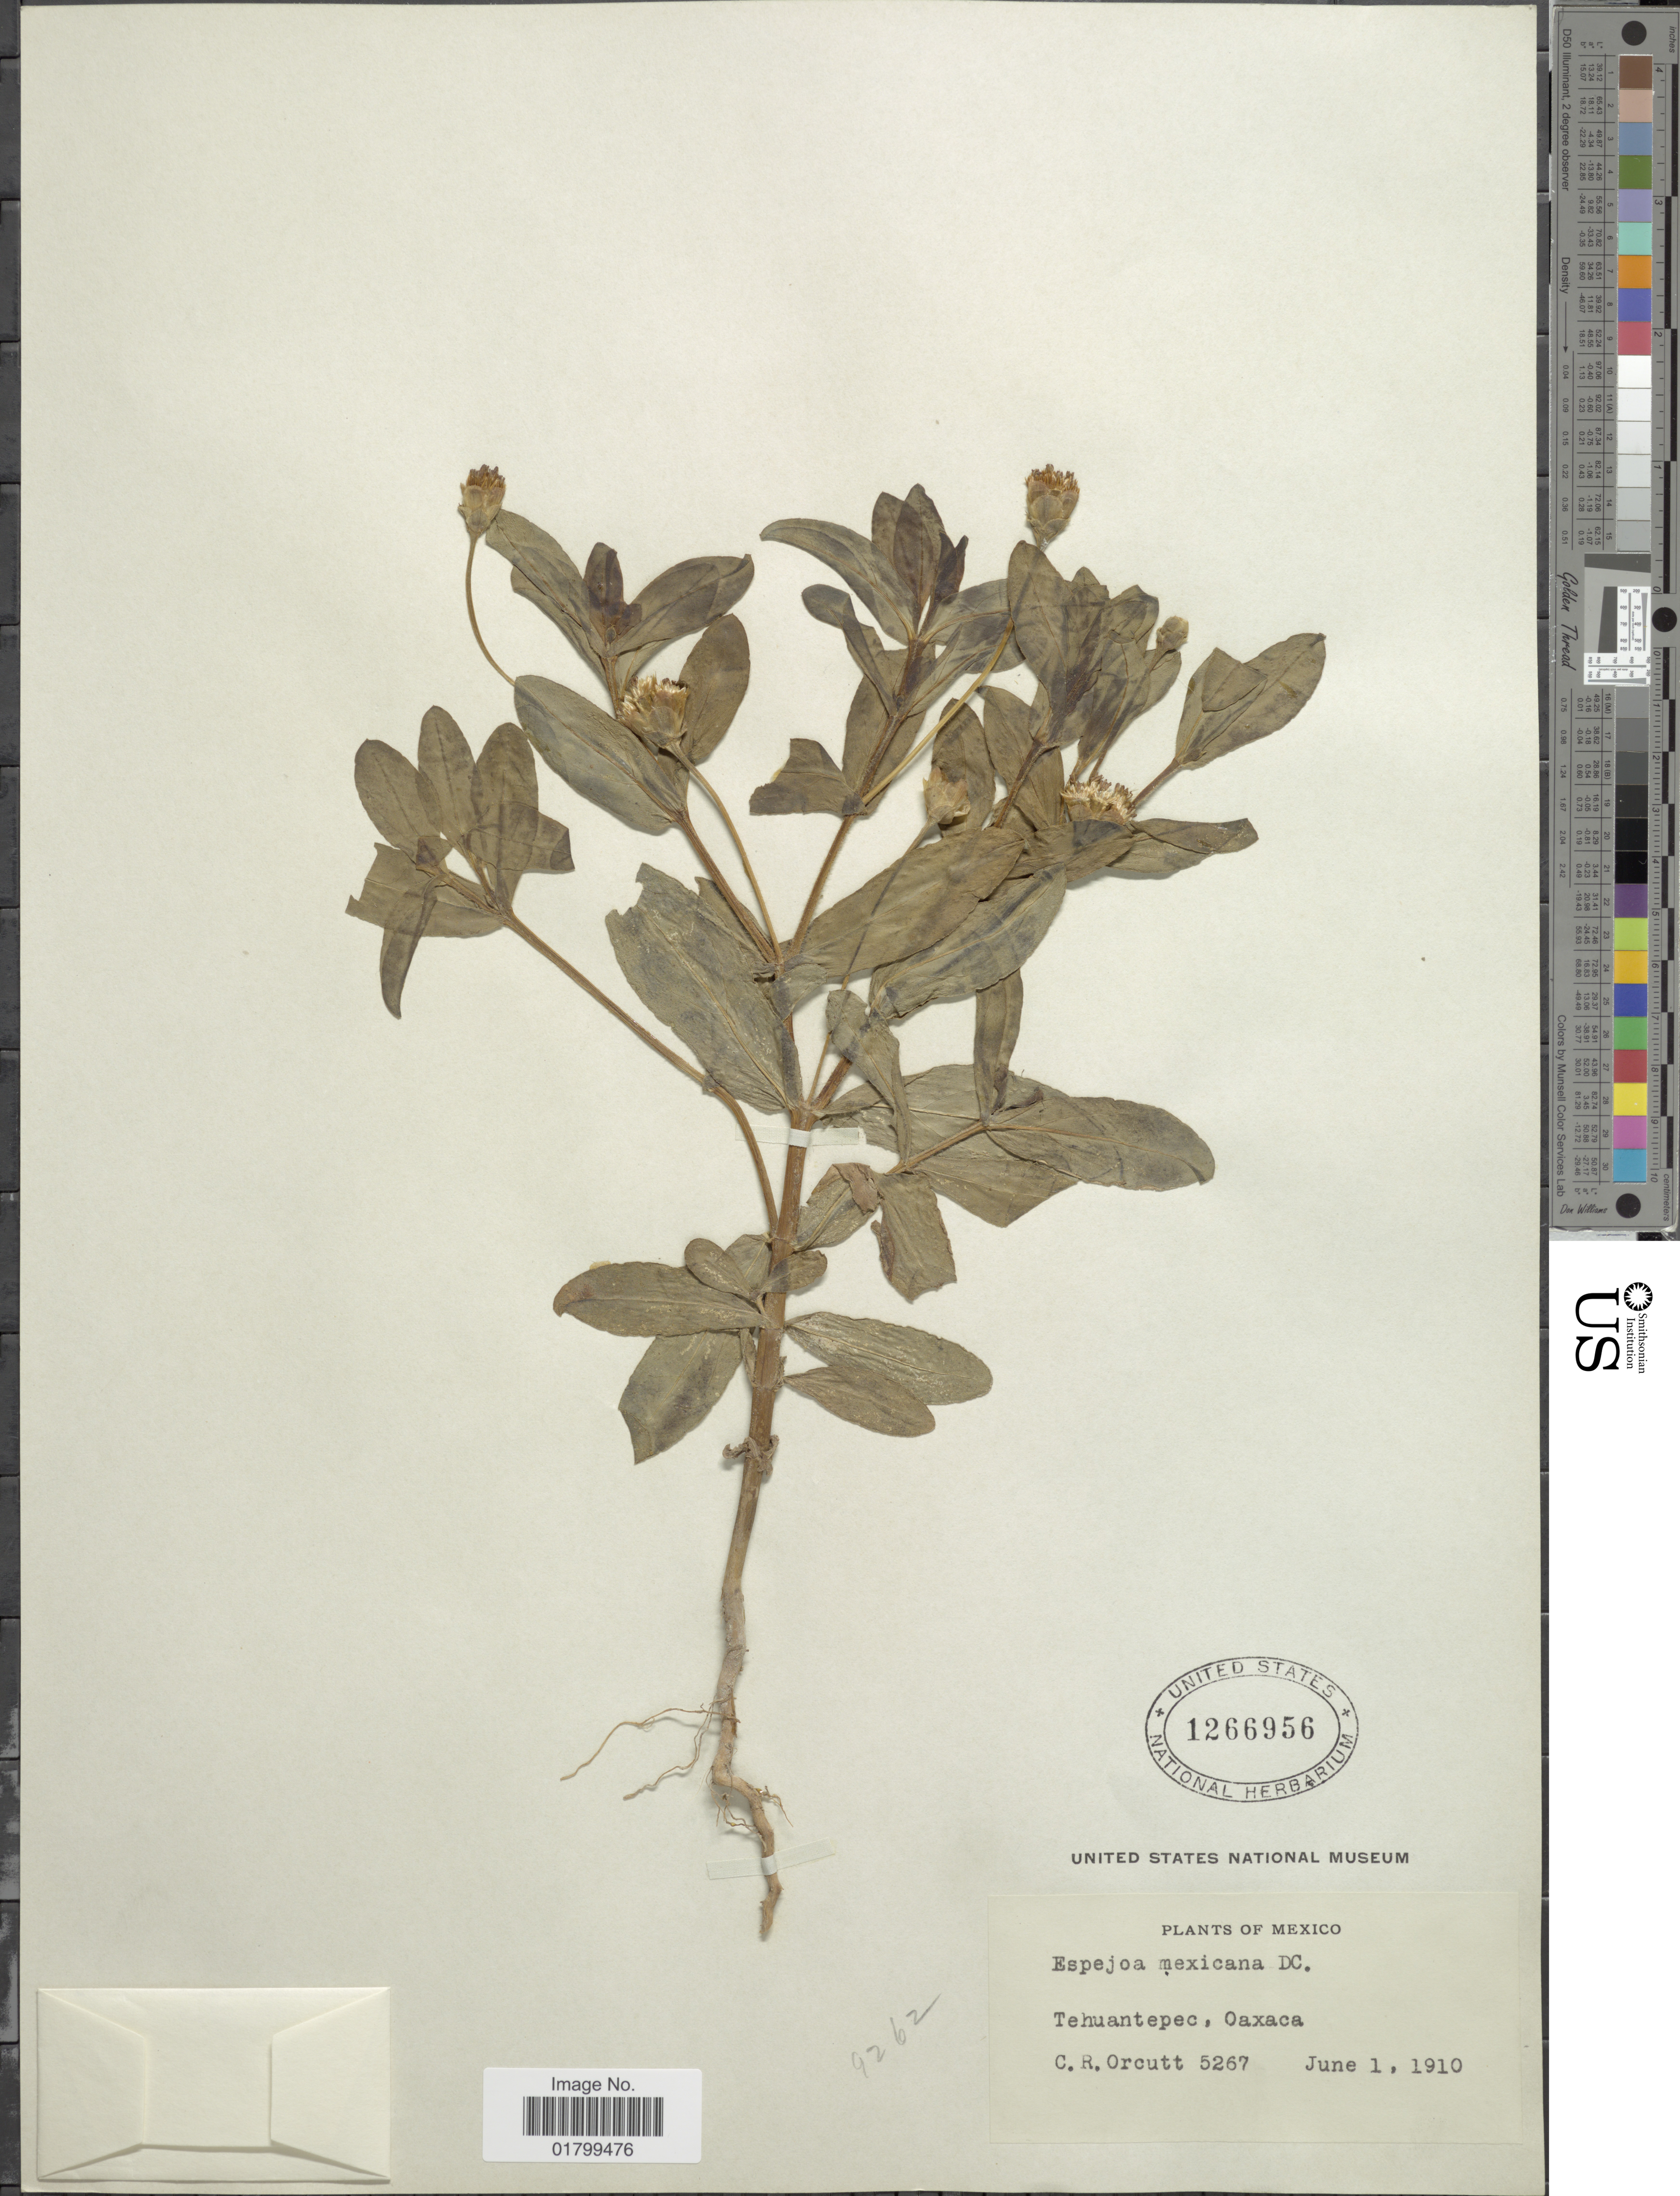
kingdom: Plantae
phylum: Tracheophyta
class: Magnoliopsida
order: Asterales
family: Asteraceae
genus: Espejoa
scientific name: Espejoa mexicana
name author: DC.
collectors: C. R. Orcutt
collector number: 5267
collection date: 1910-06-01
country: Mexico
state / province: Oaxaca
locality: Tehuantepec, Oxoaca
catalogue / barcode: US 1266956